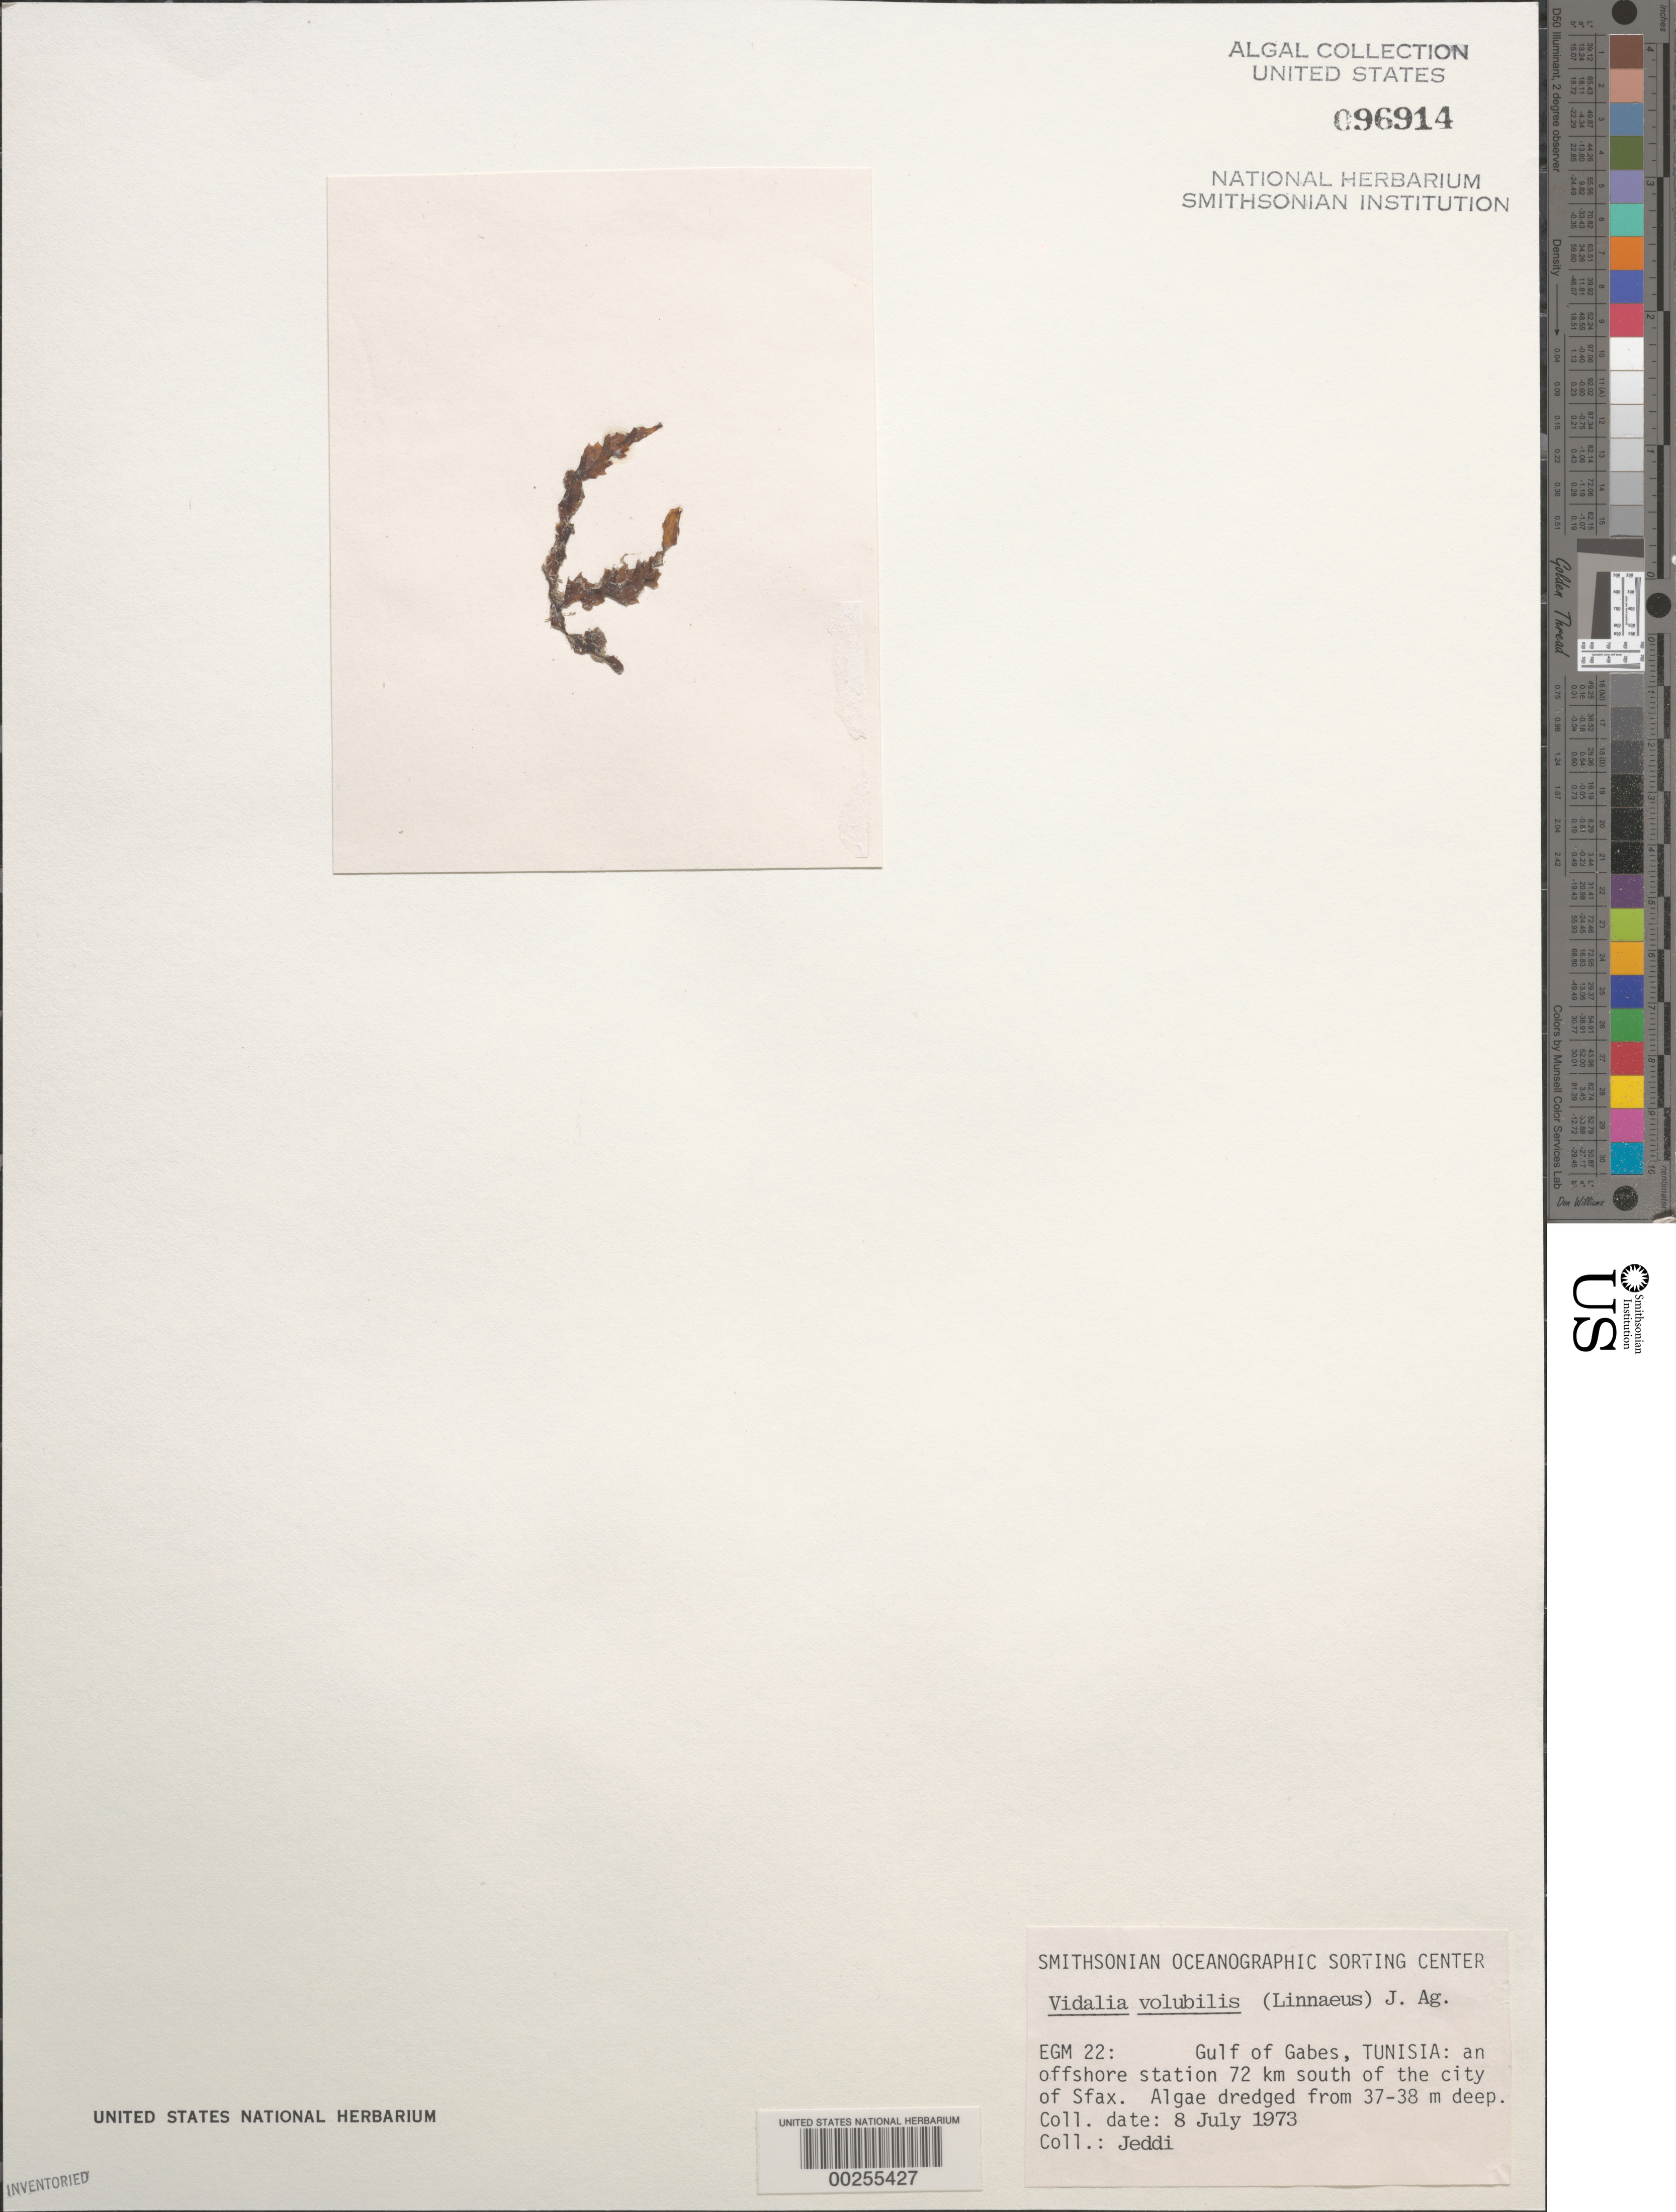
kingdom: Plantae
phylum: Rhodophyta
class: Florideophyceae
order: Ceramiales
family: Rhodomelaceae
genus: Osmundaria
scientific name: Osmundaria volubilis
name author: (L.) R.E. Norris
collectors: -. Jeddi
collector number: EGM 22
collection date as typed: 08 Jul 1973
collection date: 1973-07-08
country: Tunisia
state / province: Sfax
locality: Gulf of gabes, 72 km south of sfax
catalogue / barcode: US 96914